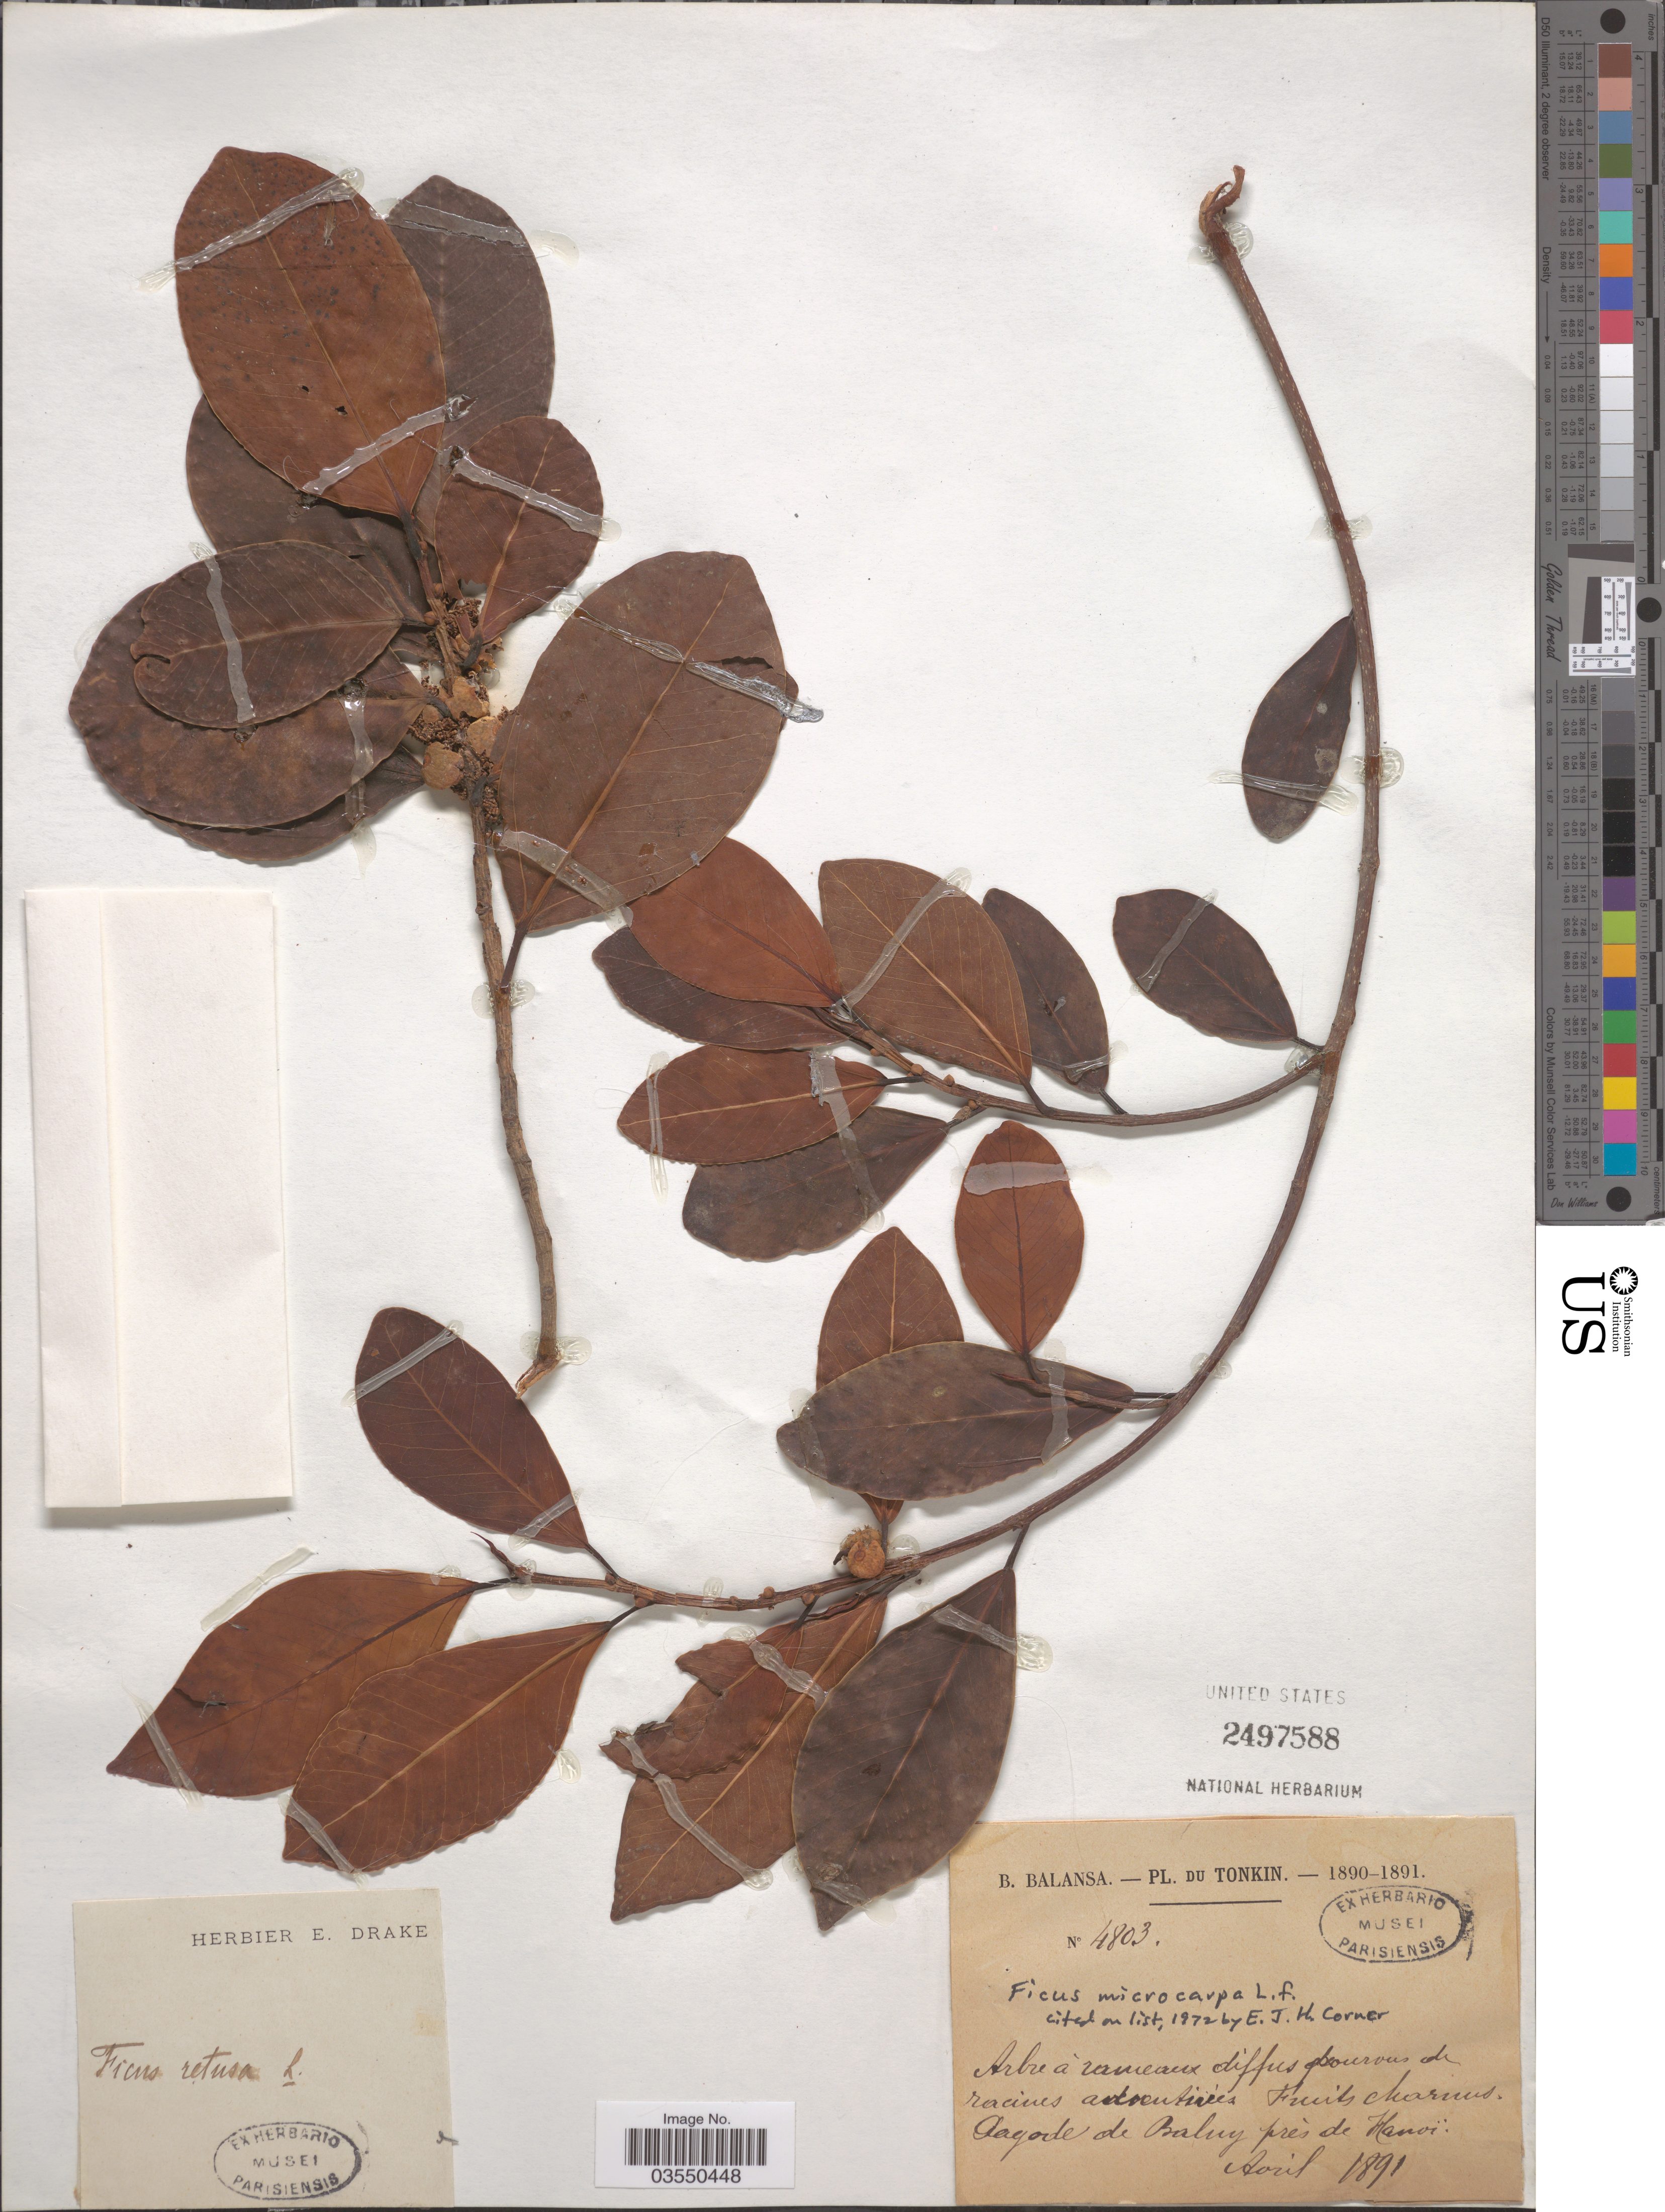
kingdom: Plantae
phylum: Tracheophyta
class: Magnoliopsida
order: Rosales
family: Moraceae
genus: Ficus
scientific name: Ficus microcarpa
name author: L. f.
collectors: B. Balansa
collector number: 4803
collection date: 1891-04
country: Vietnam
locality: Tonkin. Pagode de Balny près de Hanoï.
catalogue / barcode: US 2497588